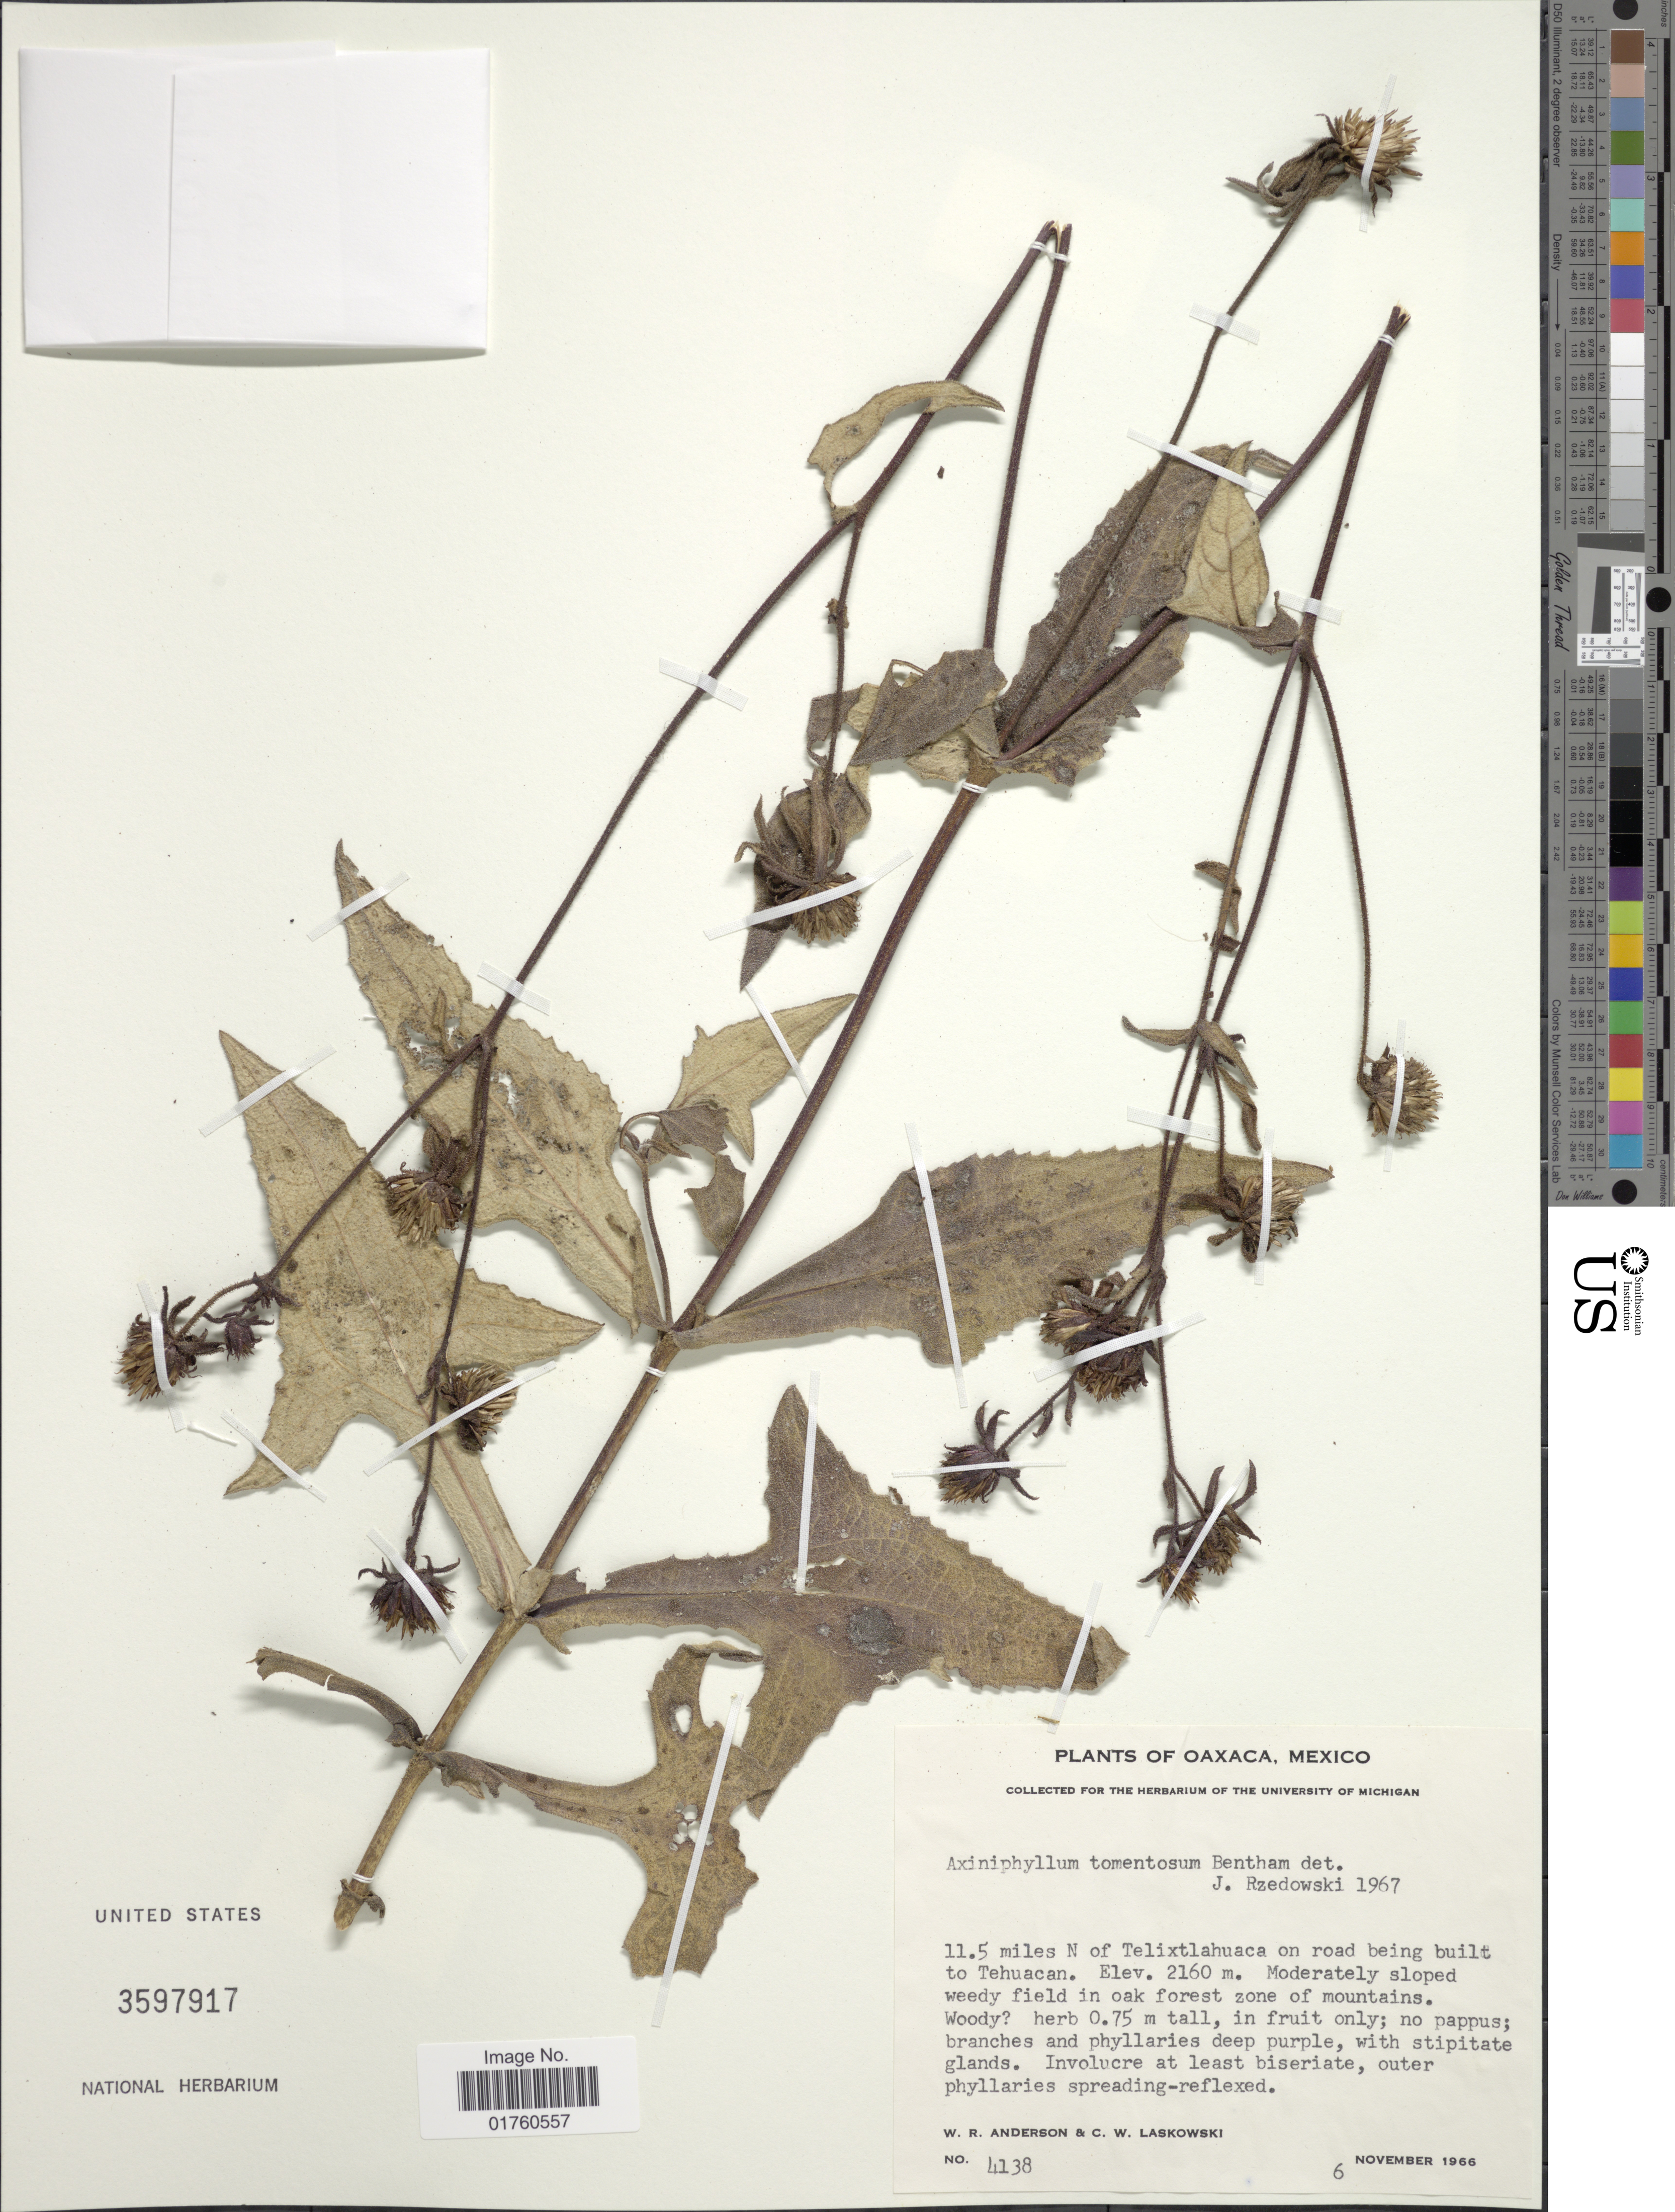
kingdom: Plantae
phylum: Tracheophyta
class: Magnoliopsida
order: Asterales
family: Asteraceae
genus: Axiniphyllum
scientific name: Axiniphyllum tomentosum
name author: Benth.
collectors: W. Anderson & C. Laskowski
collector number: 4138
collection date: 1966-11-06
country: Mexico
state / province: Oaxaca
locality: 11.5 miles N of Telixtlahuaca on road being built to Tehuacan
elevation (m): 2160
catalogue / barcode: US 3597917